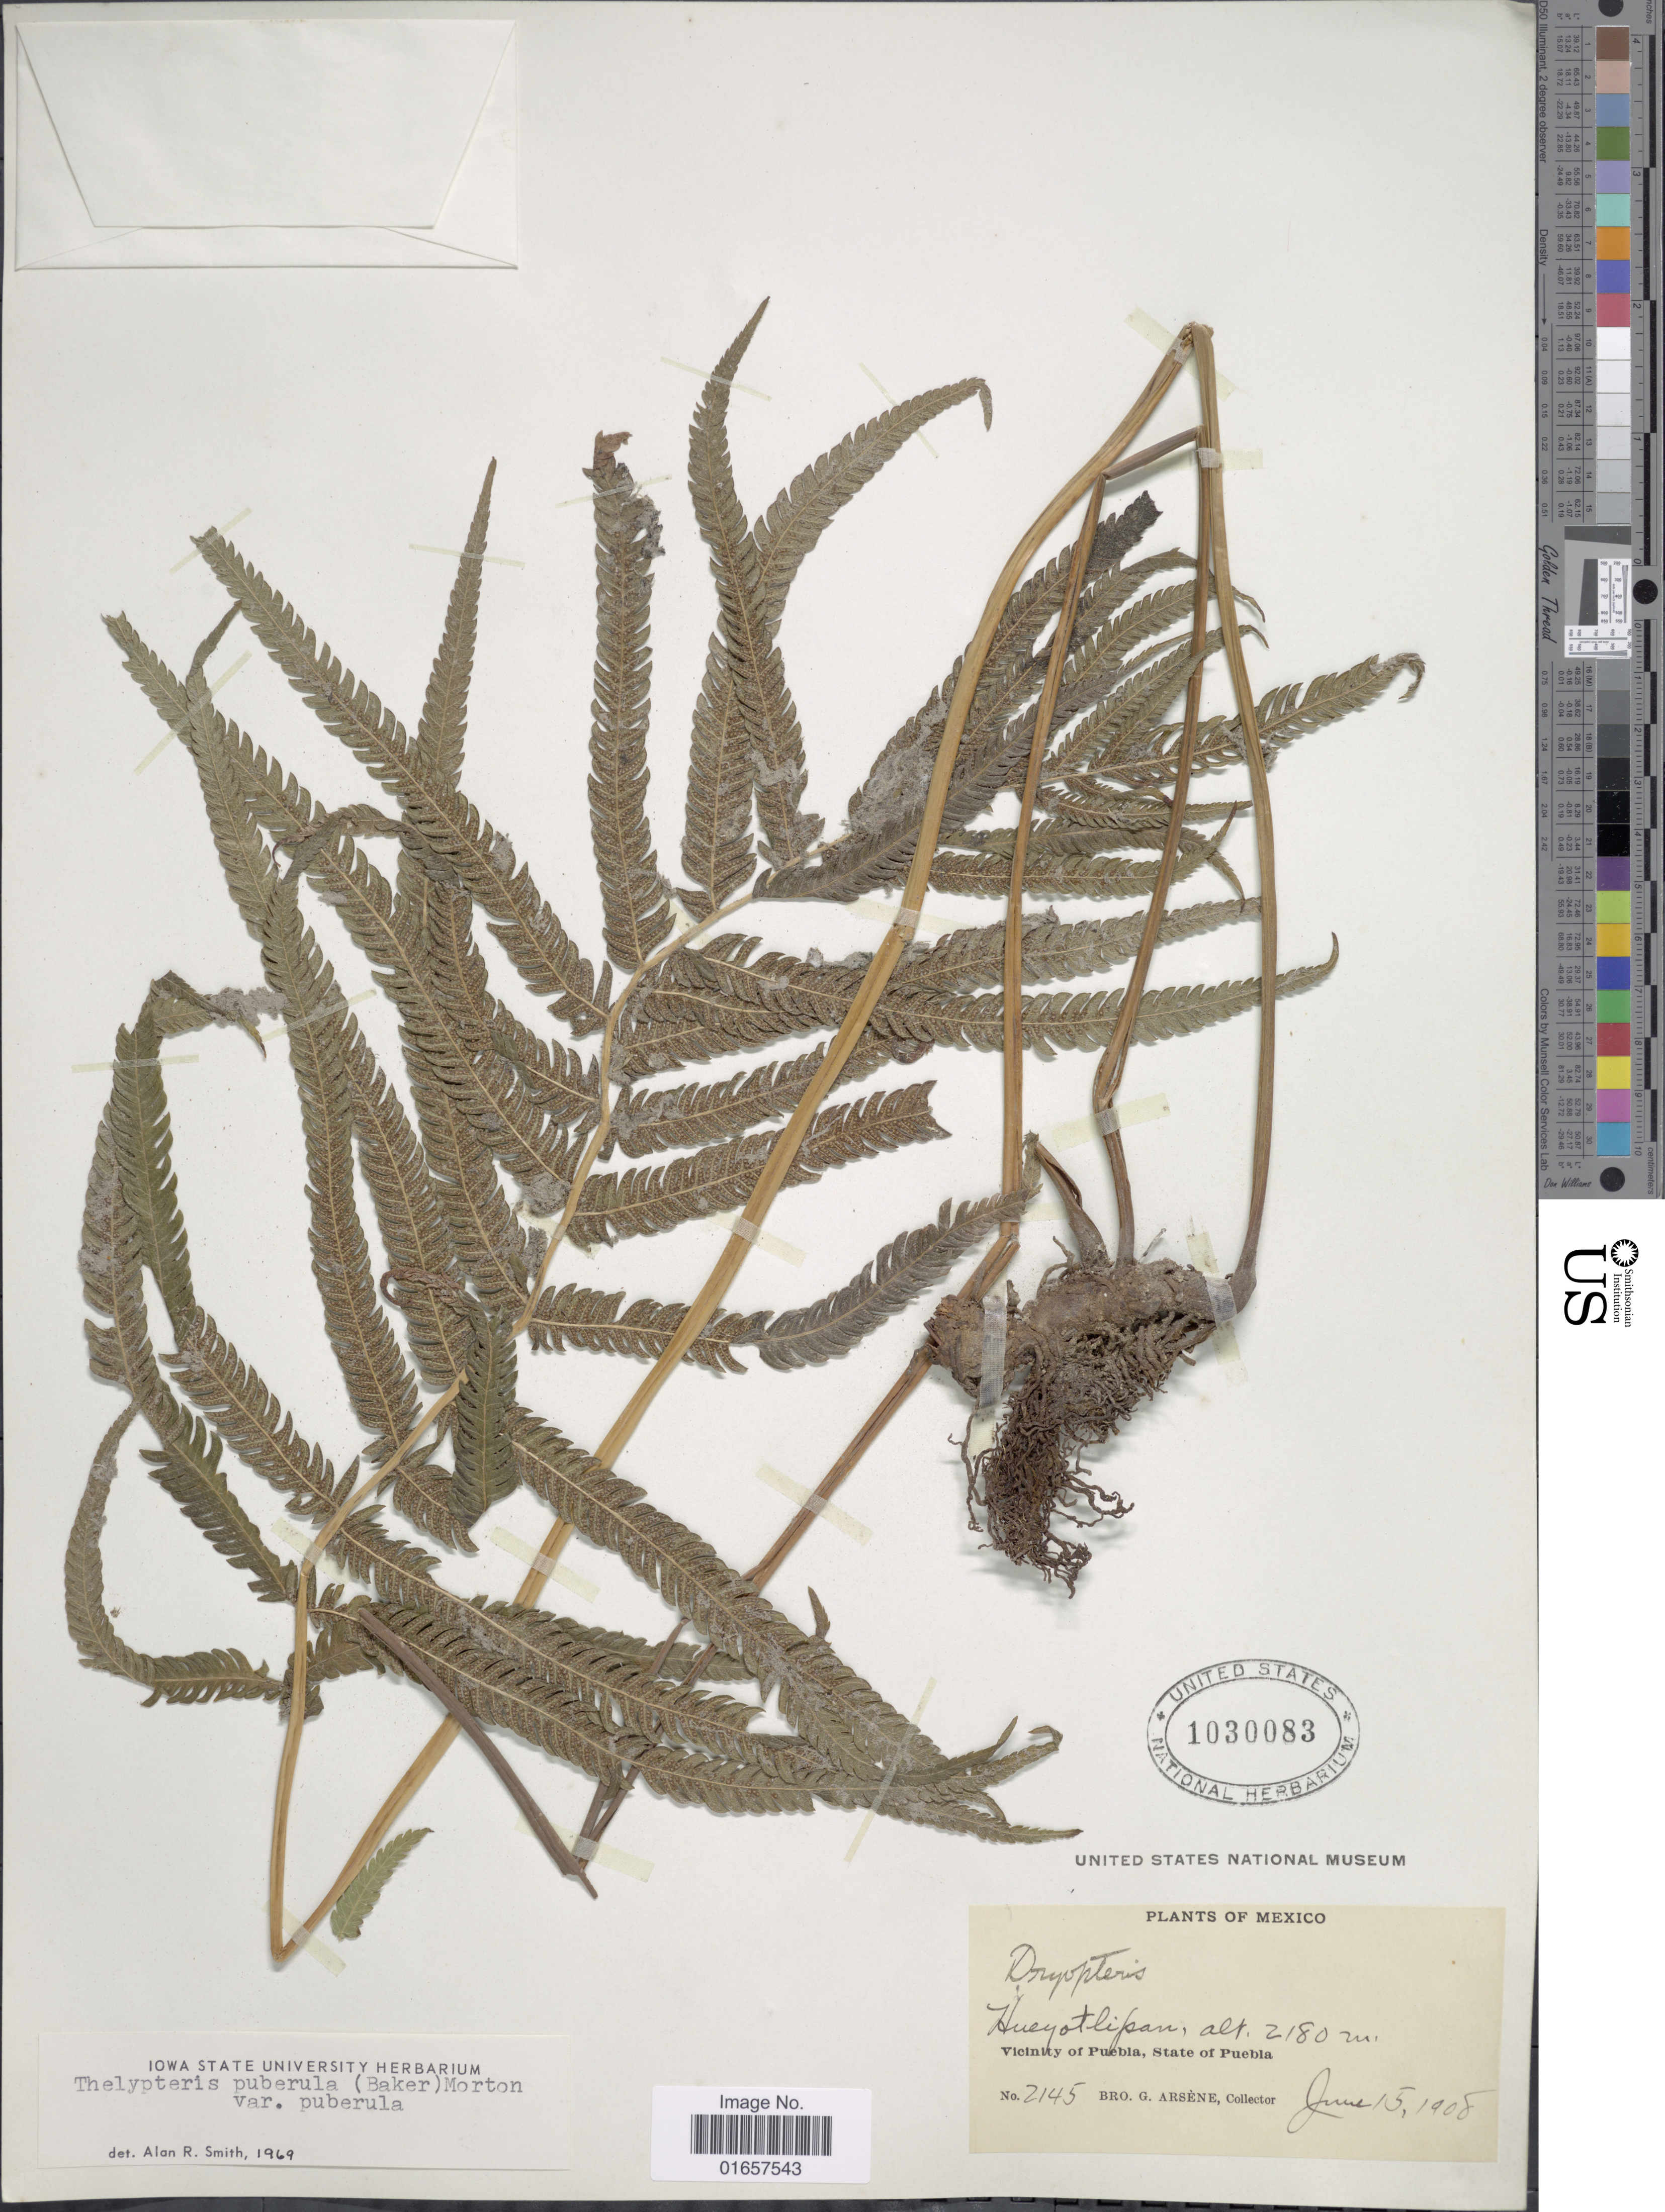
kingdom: Plantae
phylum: Tracheophyta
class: Polypodiopsida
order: Polypodiales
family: Thelypteridaceae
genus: Christella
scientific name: Christella puberula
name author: (Baker) Á. Löve & D. Löve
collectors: Bro. G. Arsène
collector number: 2145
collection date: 1908-06-15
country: Mexico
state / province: Puebla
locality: Mexico, Hueyotlipan, Vicinity of Puebla, State of Puebla.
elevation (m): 2180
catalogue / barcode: US 1030083